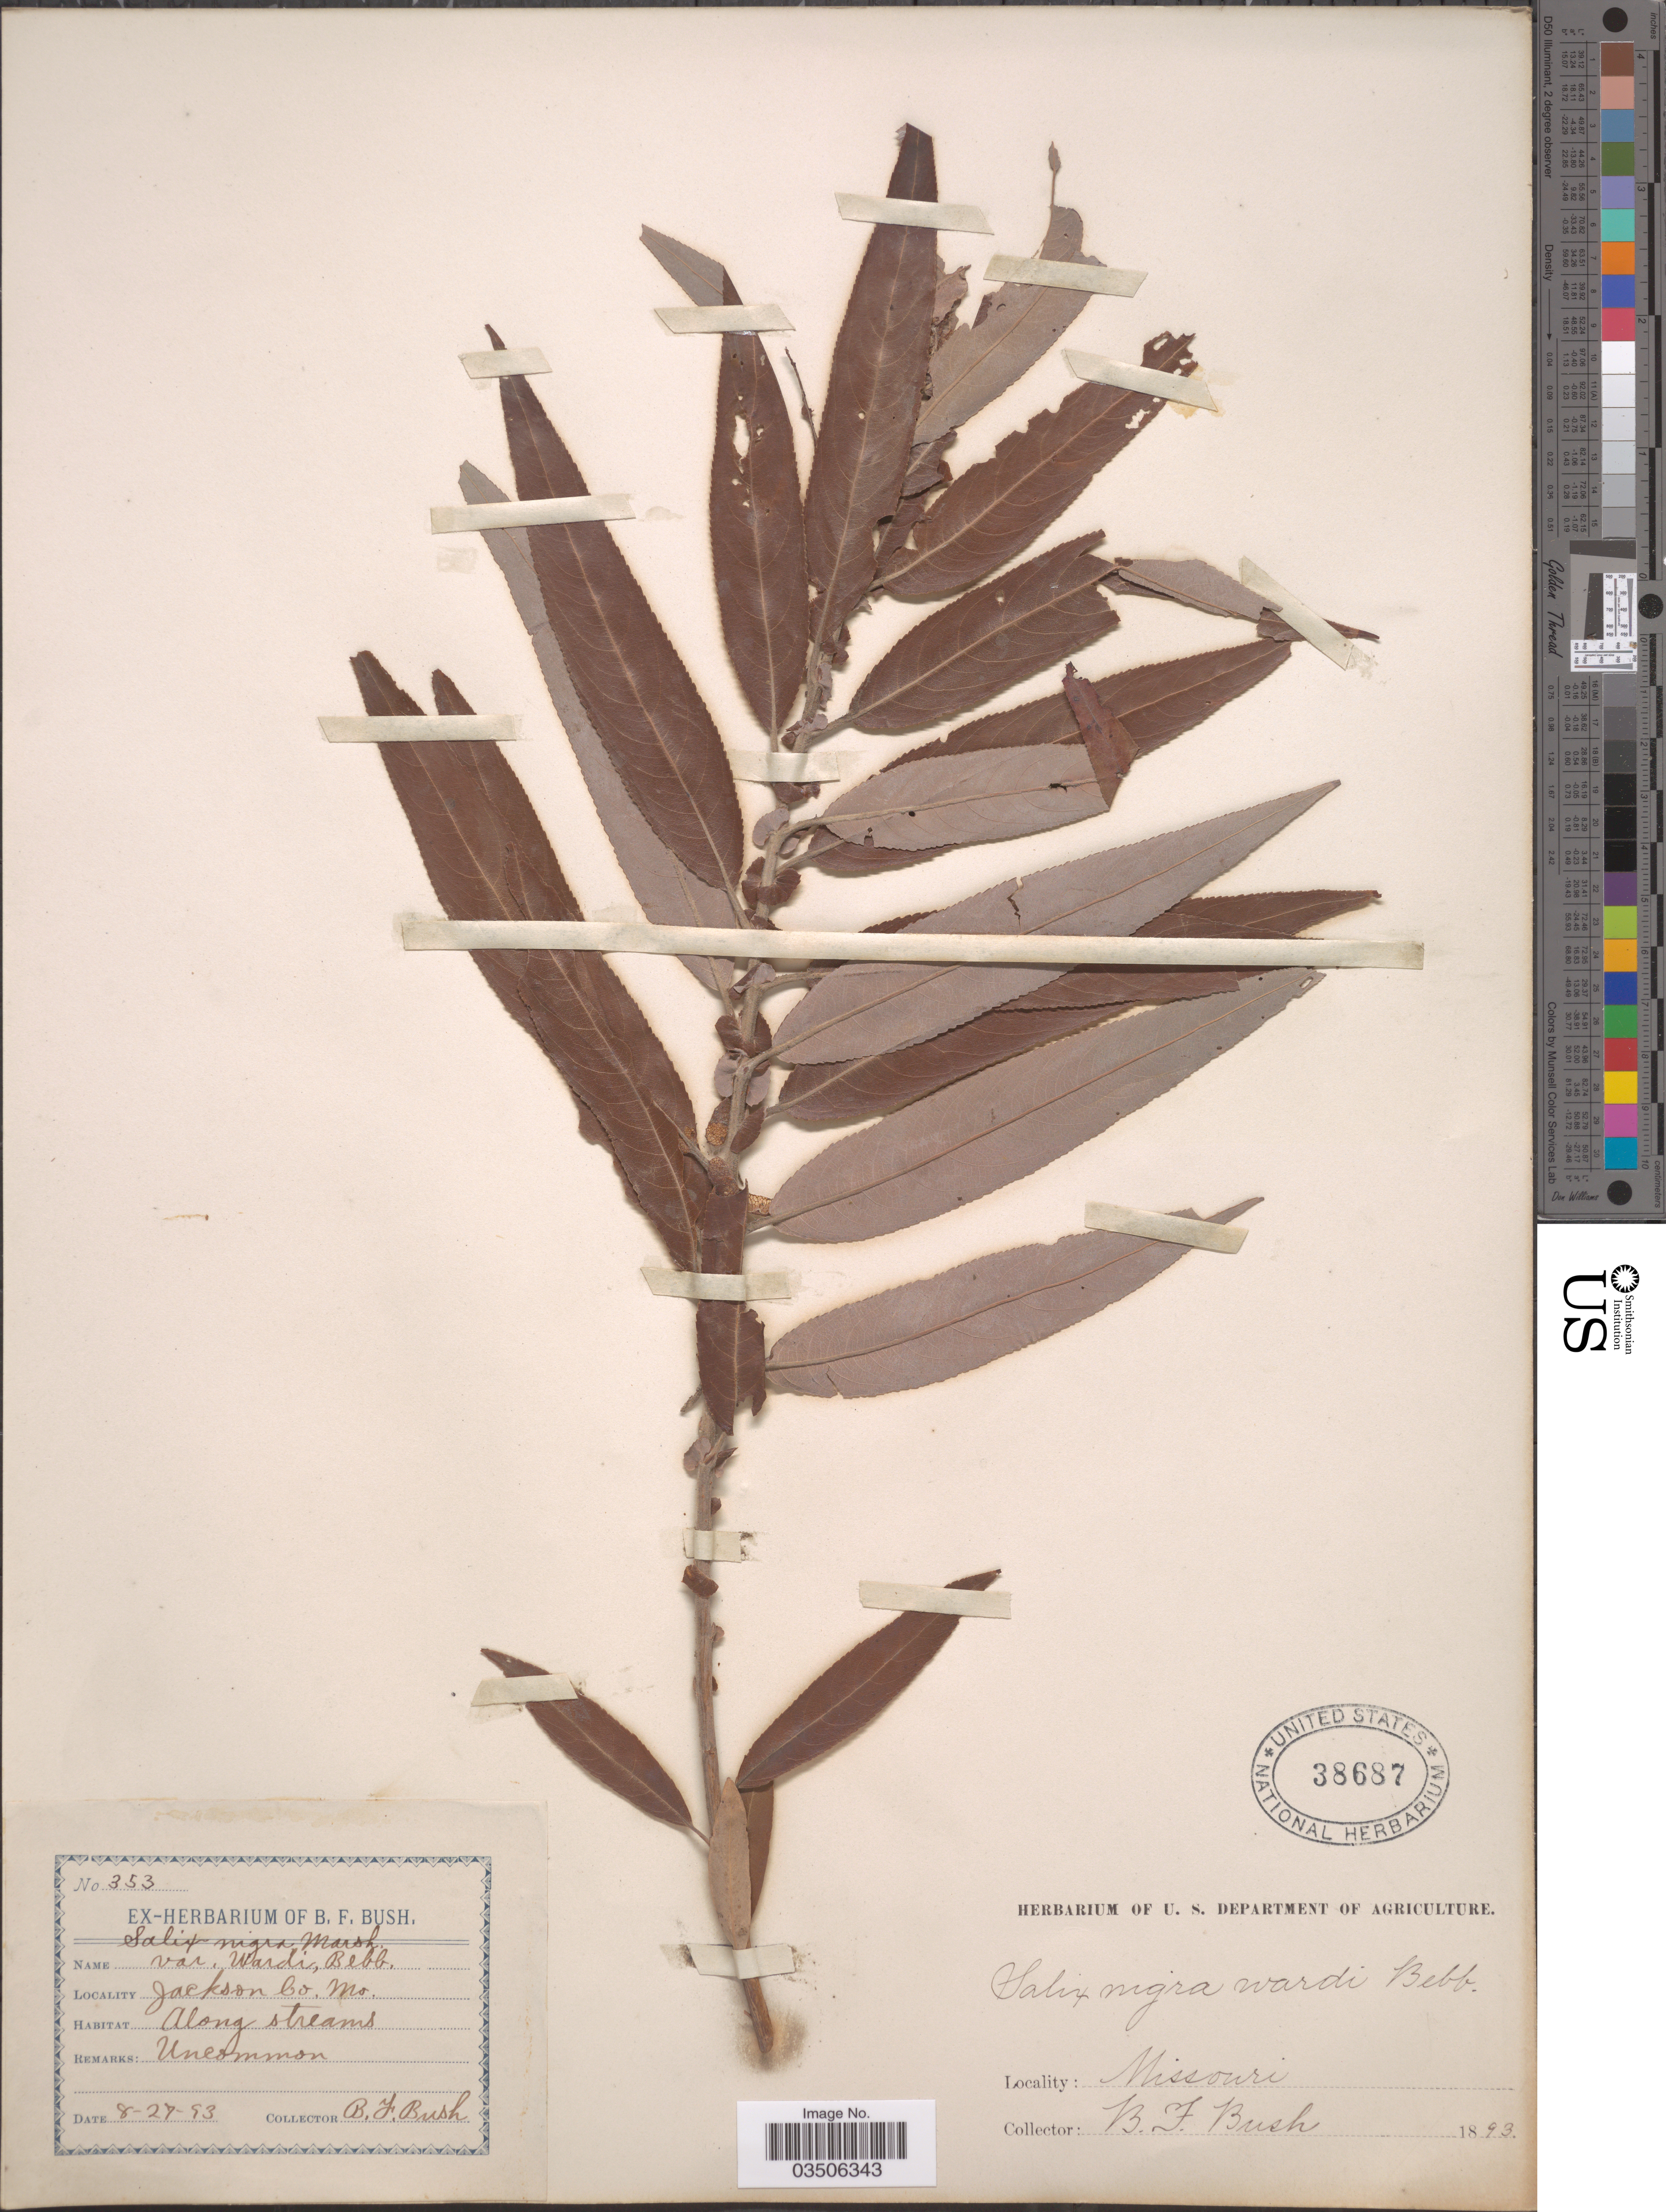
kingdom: Plantae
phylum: Tracheophyta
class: Magnoliopsida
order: Malpighiales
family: Salicaceae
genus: Salix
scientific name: Salix wardii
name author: Bebb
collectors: B. F. Bush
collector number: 353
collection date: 1893-08-27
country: United States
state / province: Missouri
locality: Jackson Co.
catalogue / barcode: US 38687